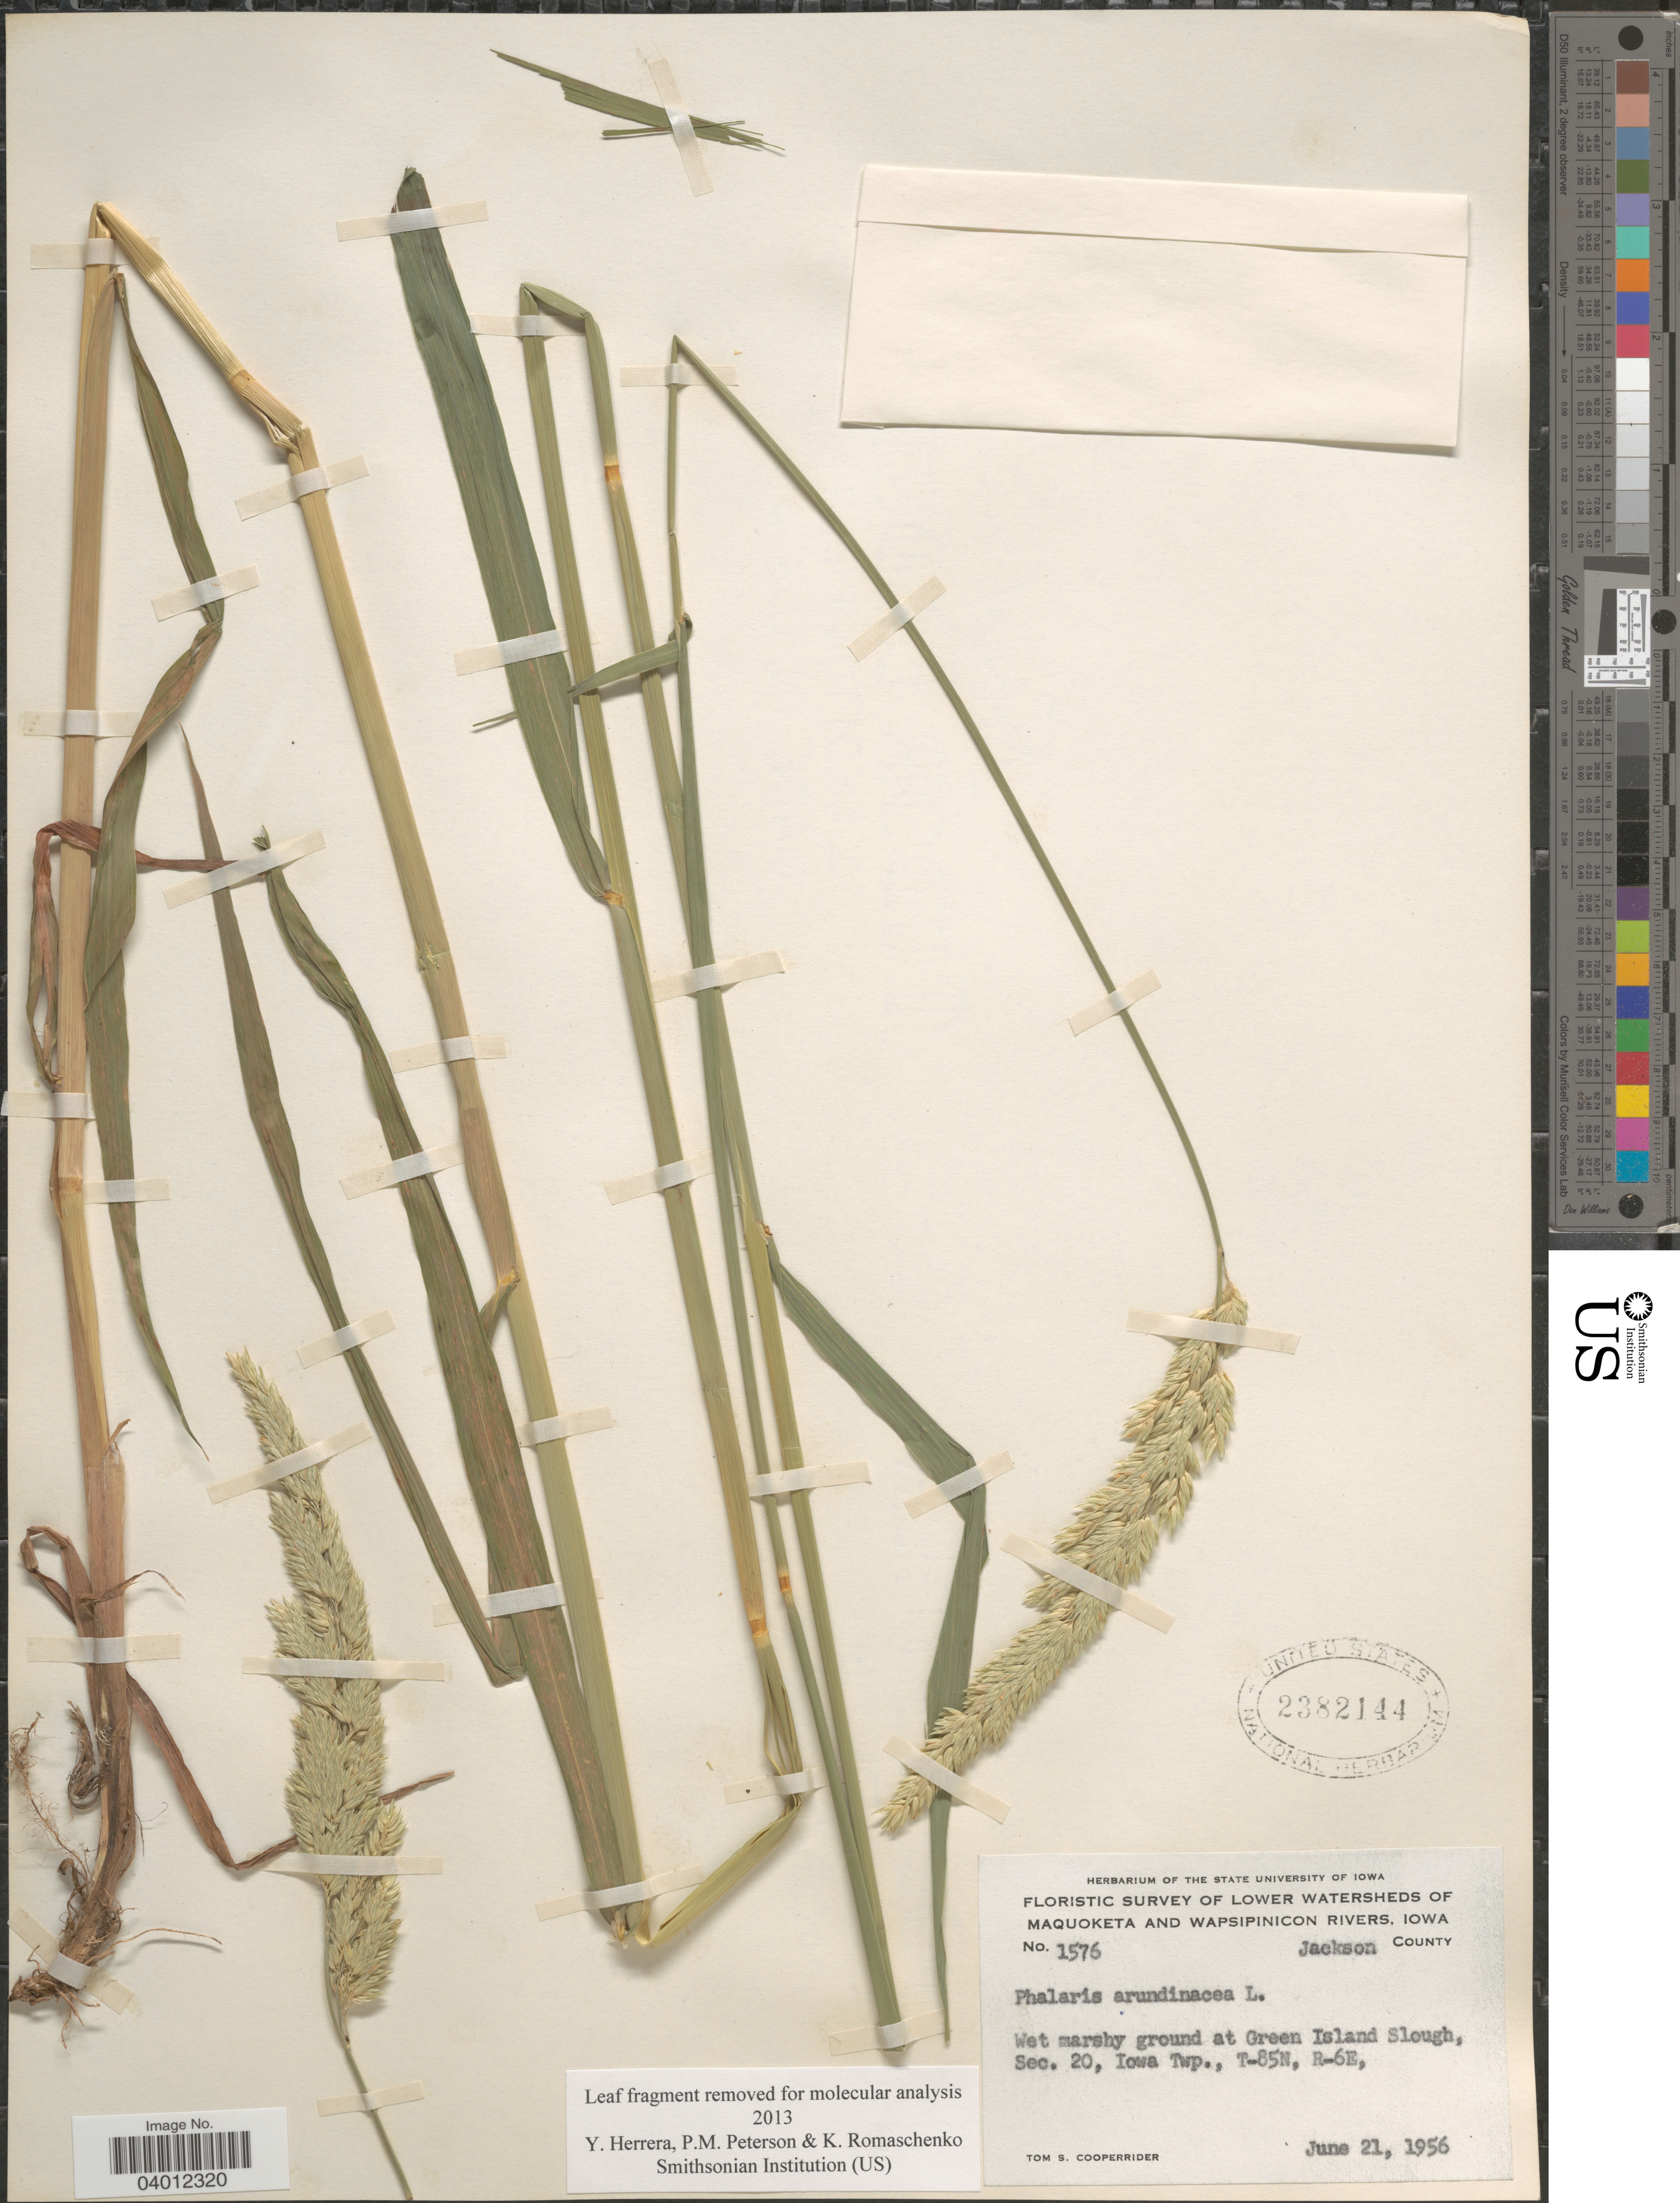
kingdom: Plantae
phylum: Tracheophyta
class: Liliopsida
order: Poales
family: Poaceae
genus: Phalaris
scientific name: Phalaris arundinacea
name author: L.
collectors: T. S. Cooperrider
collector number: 1576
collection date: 1956-06-21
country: United States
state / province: Iowa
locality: Lower watersheds of Maquoketa and Wapsipinicon Rivers. Jackson County. Wet marshy ground at Green Island Slough, Sec. 20, Iowa Twp., T-85N, R-6E.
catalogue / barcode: US 2382144